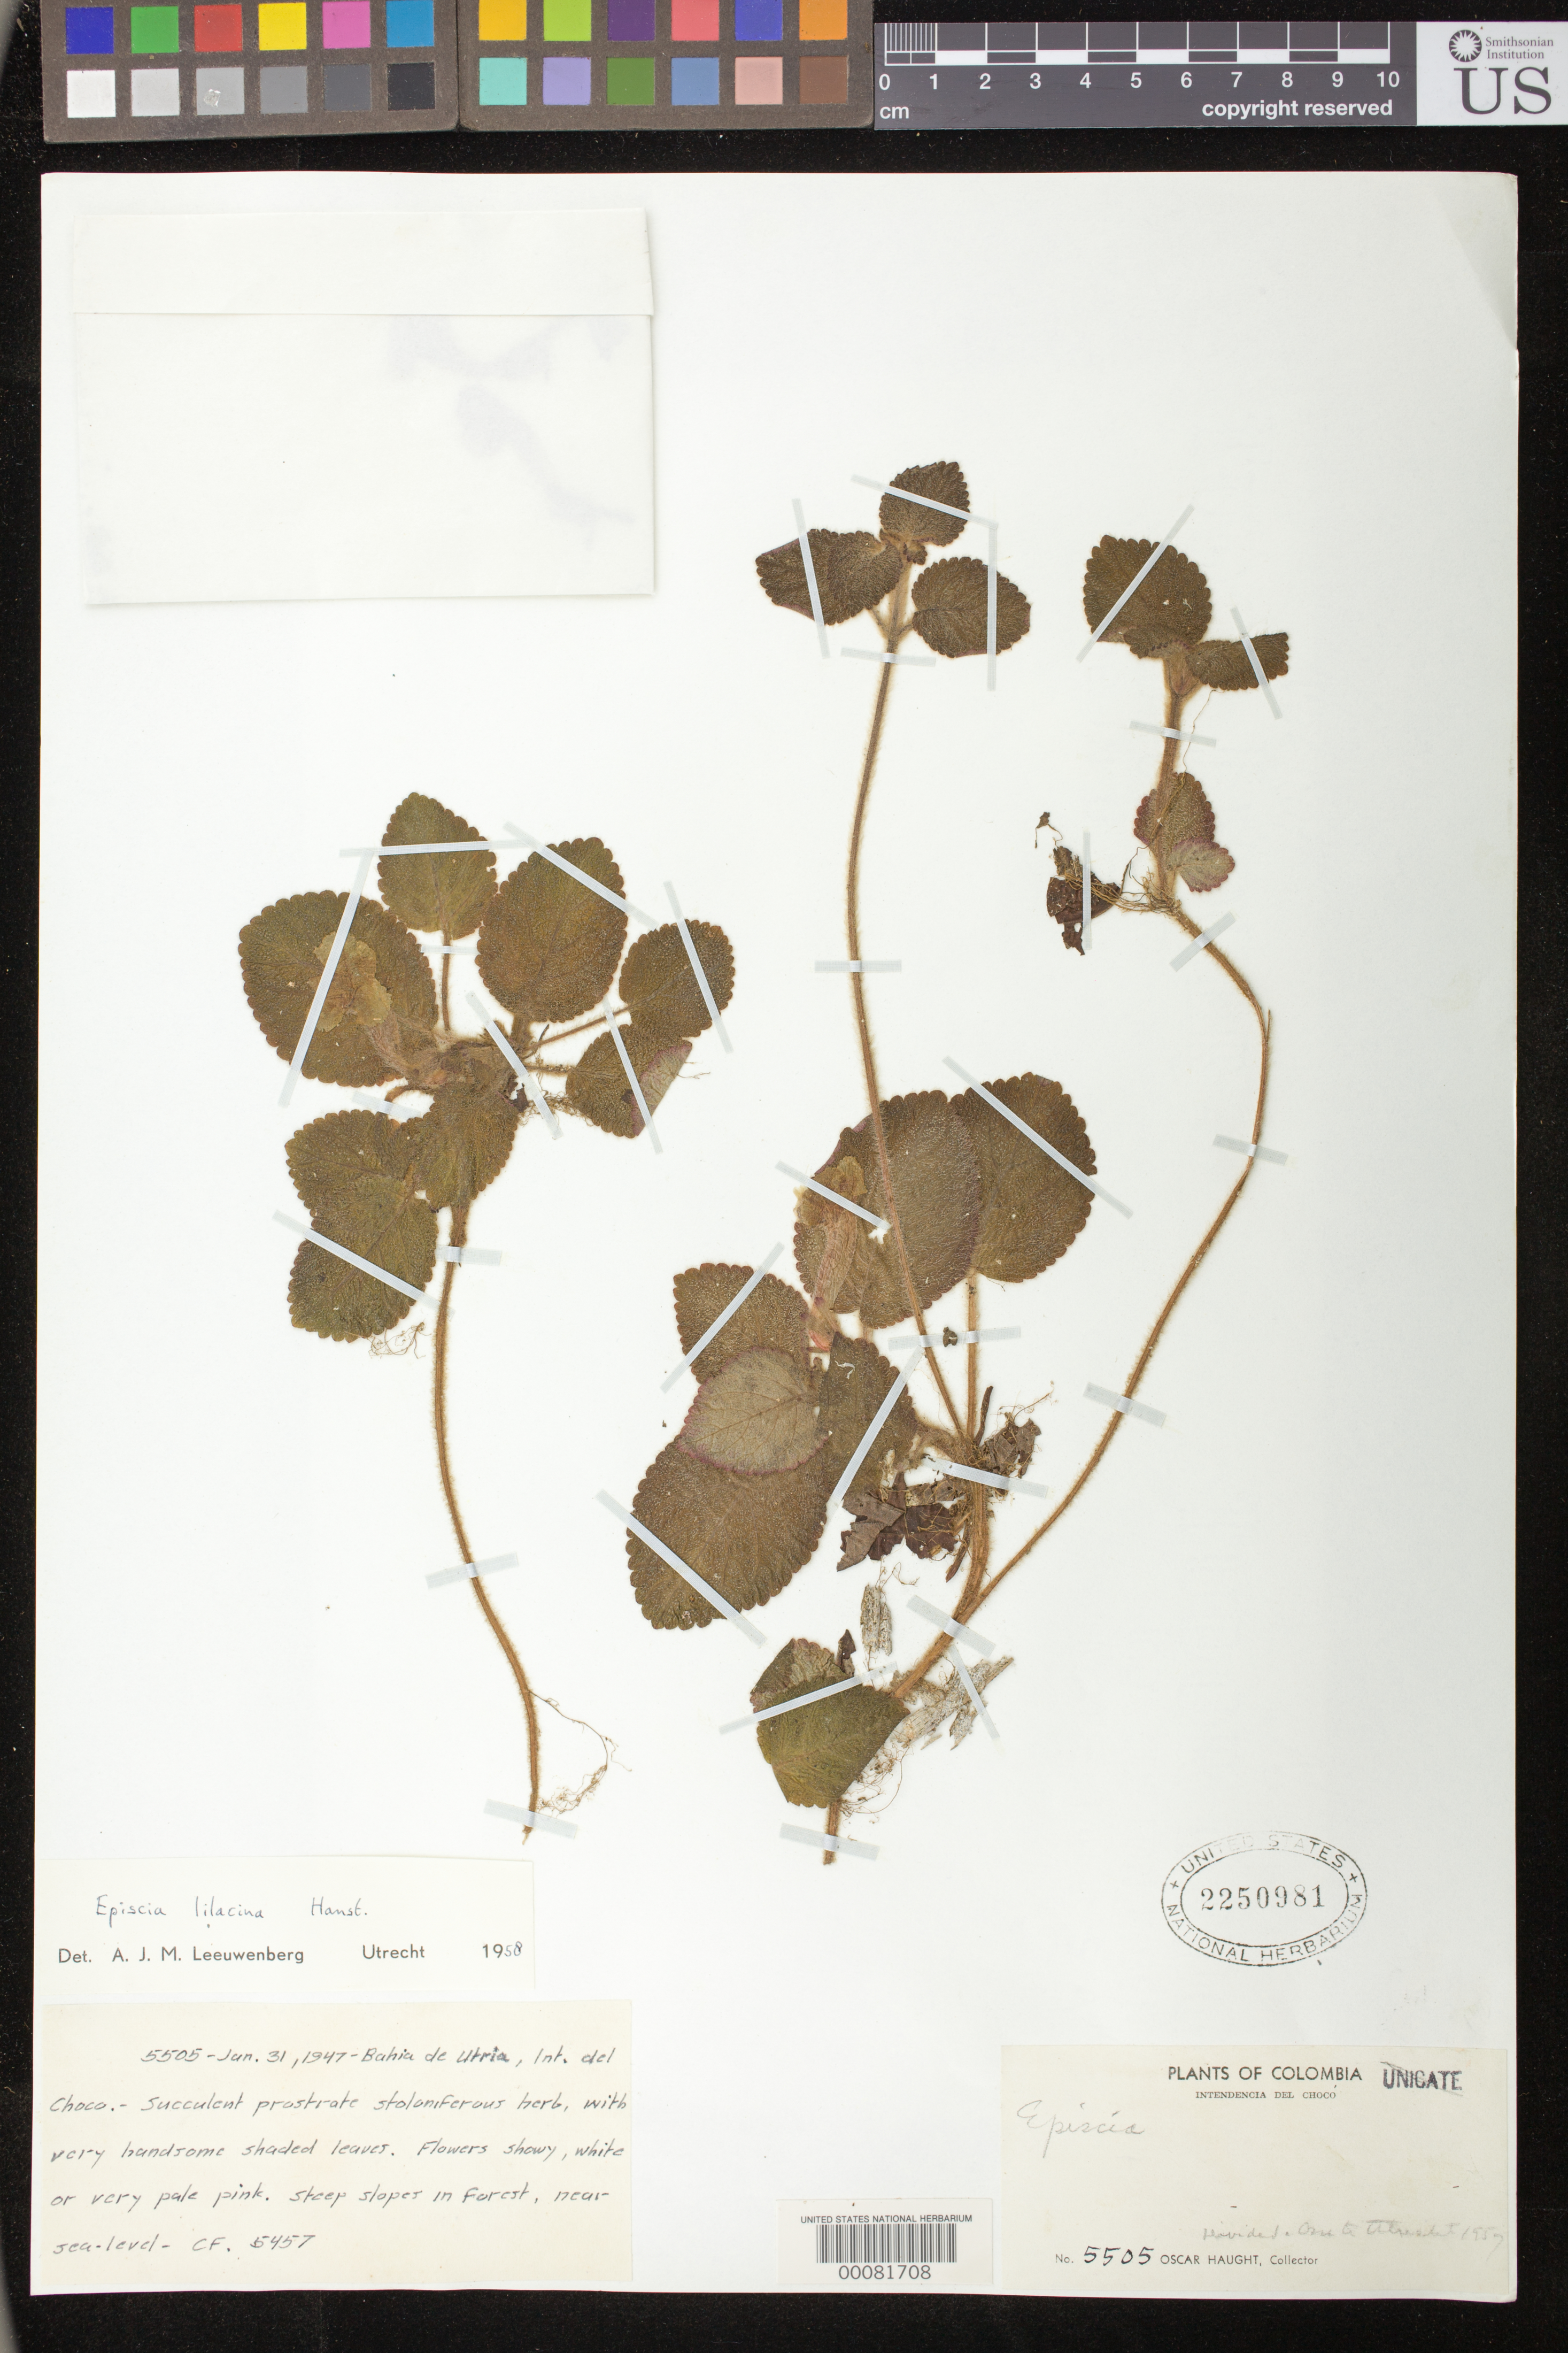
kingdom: Plantae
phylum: Tracheophyta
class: Magnoliopsida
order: Lamiales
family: Gesneriaceae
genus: Episcia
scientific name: Episcia lilacina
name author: Hanst.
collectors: O. L. Haught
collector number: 5505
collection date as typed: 31 Jan 1947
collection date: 1947-01-31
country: Colombia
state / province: Chocó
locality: Bahia de Utria, near sea-level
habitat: Steep slopes in forest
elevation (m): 0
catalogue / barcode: US 2250981